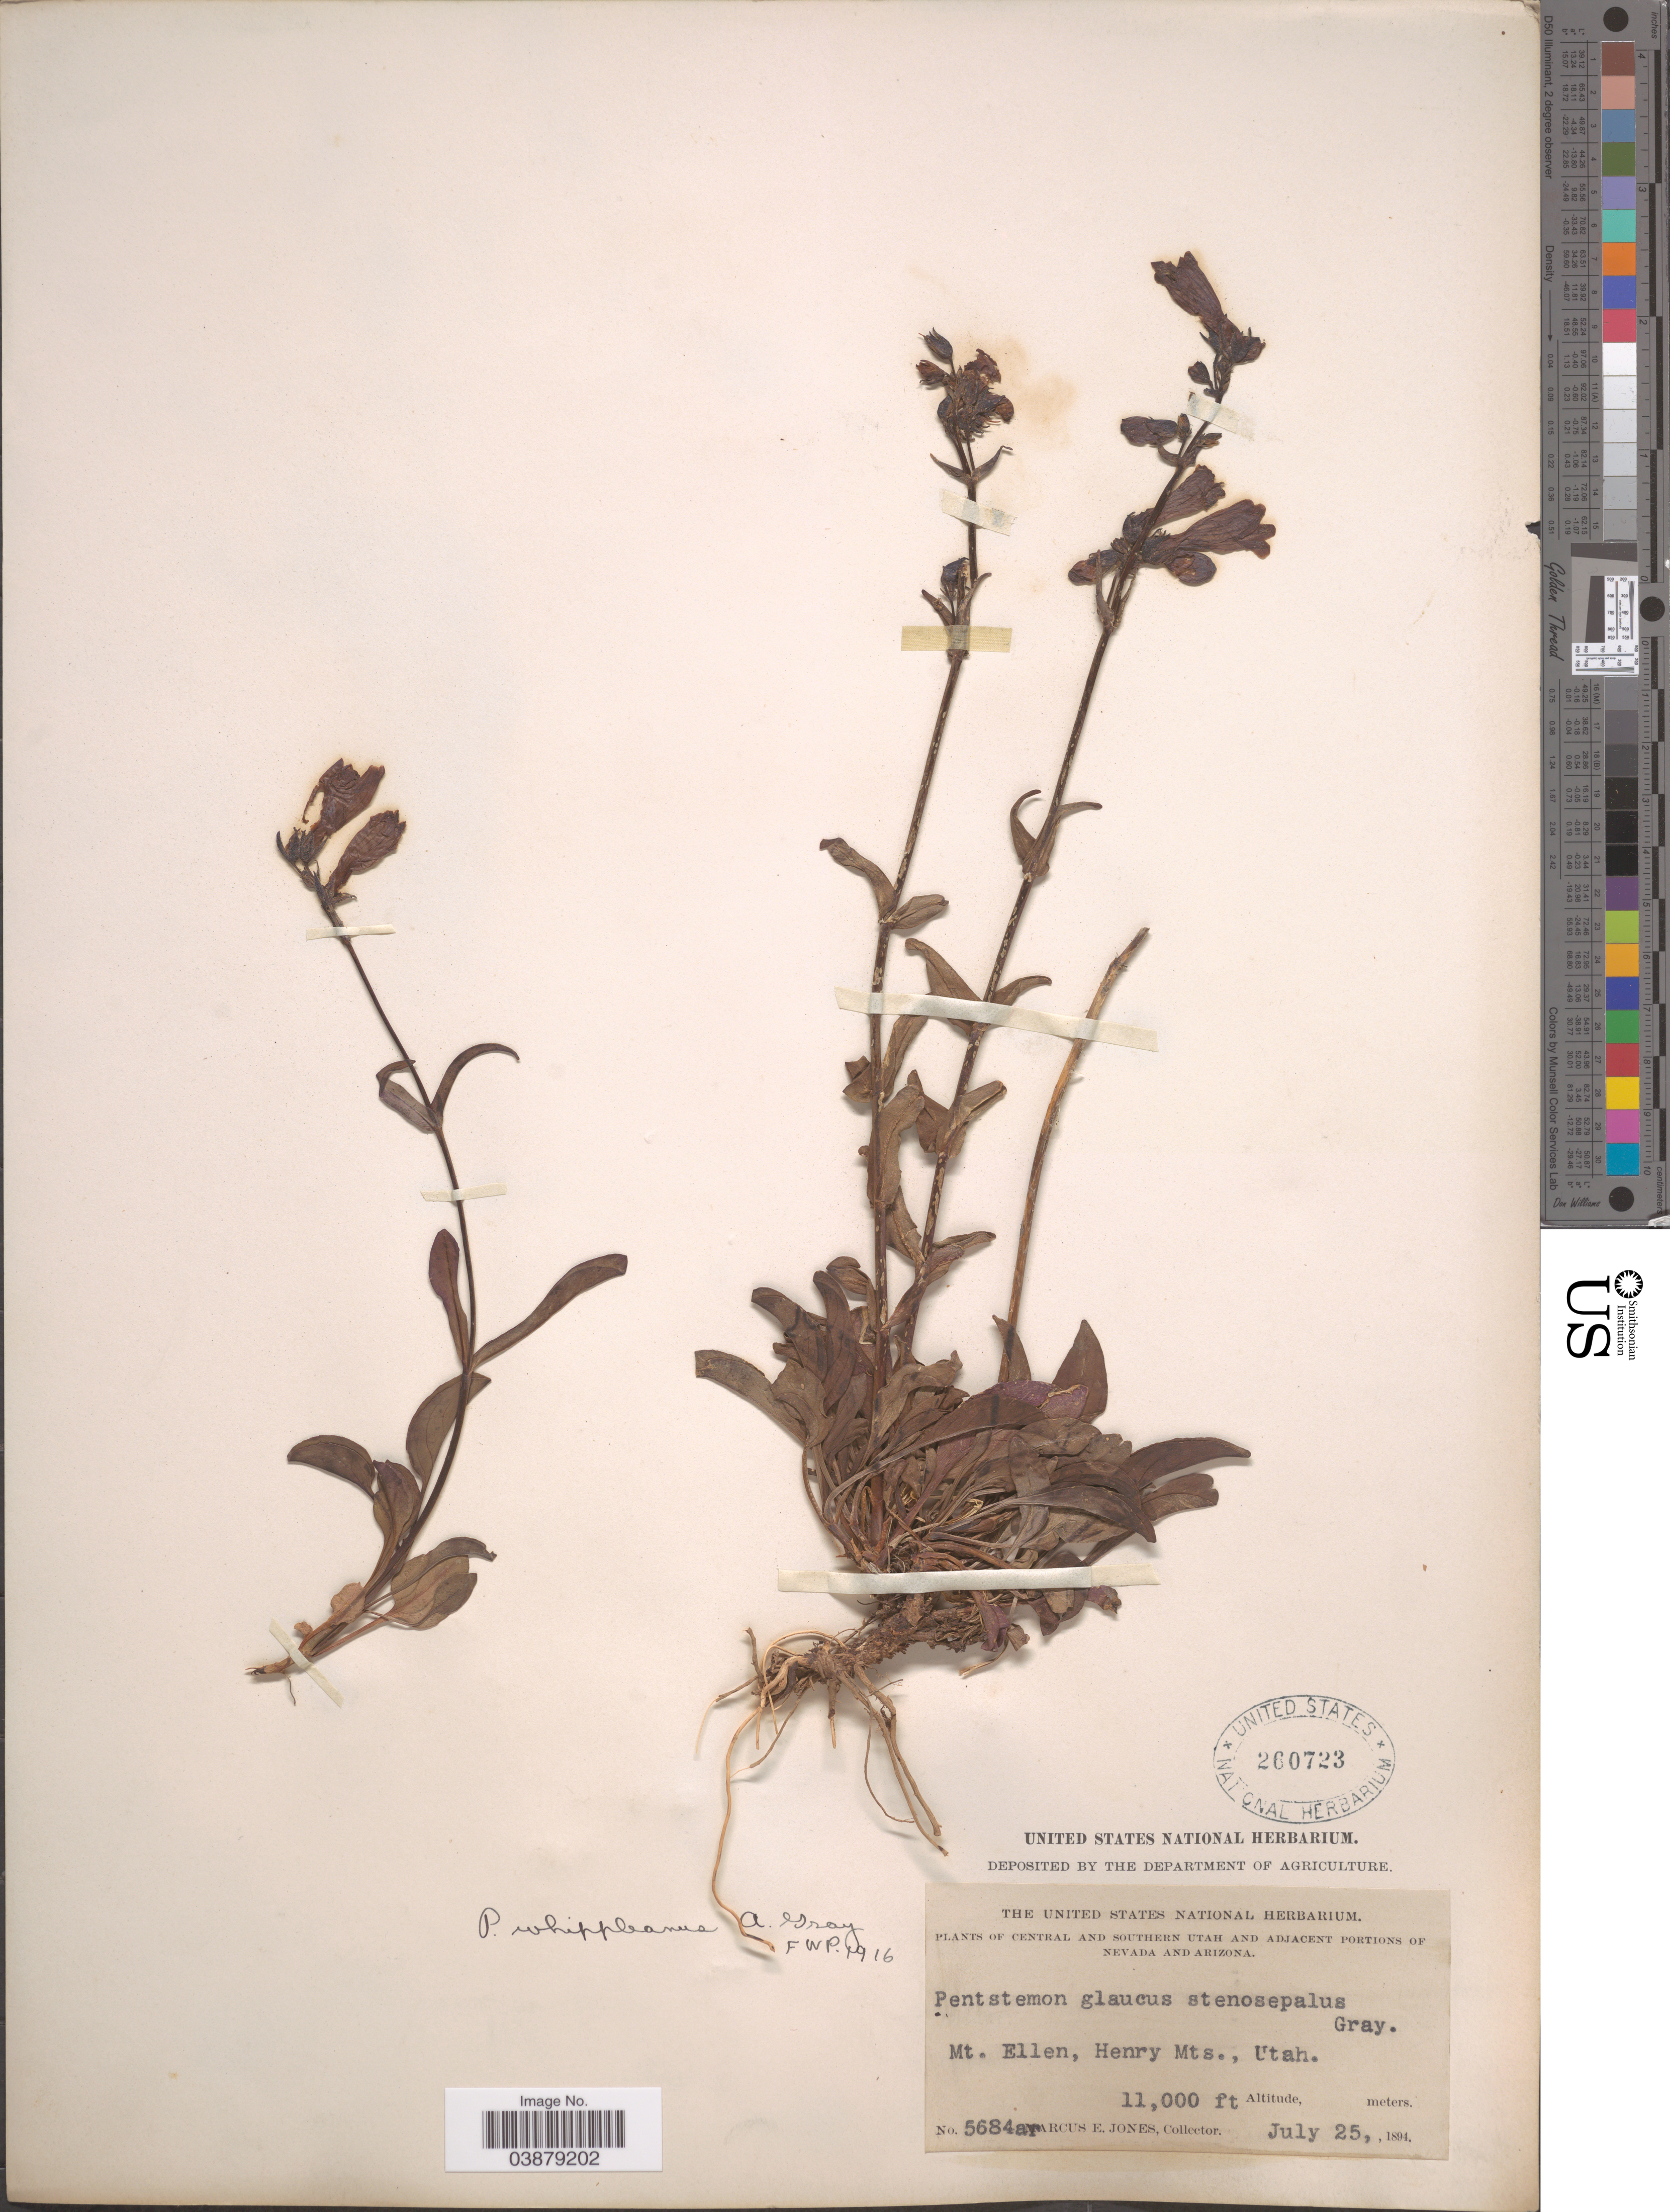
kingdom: Plantae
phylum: Tracheophyta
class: Magnoliopsida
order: Lamiales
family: Plantaginaceae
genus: Penstemon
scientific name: Penstemon whippleanus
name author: A. Gray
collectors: M. E. Jones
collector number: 5684ar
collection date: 1894-07-25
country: United States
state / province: Utah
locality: Central and Southern Utah. Mt. Ellen, Henry Mts.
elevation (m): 3353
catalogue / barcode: US 260723